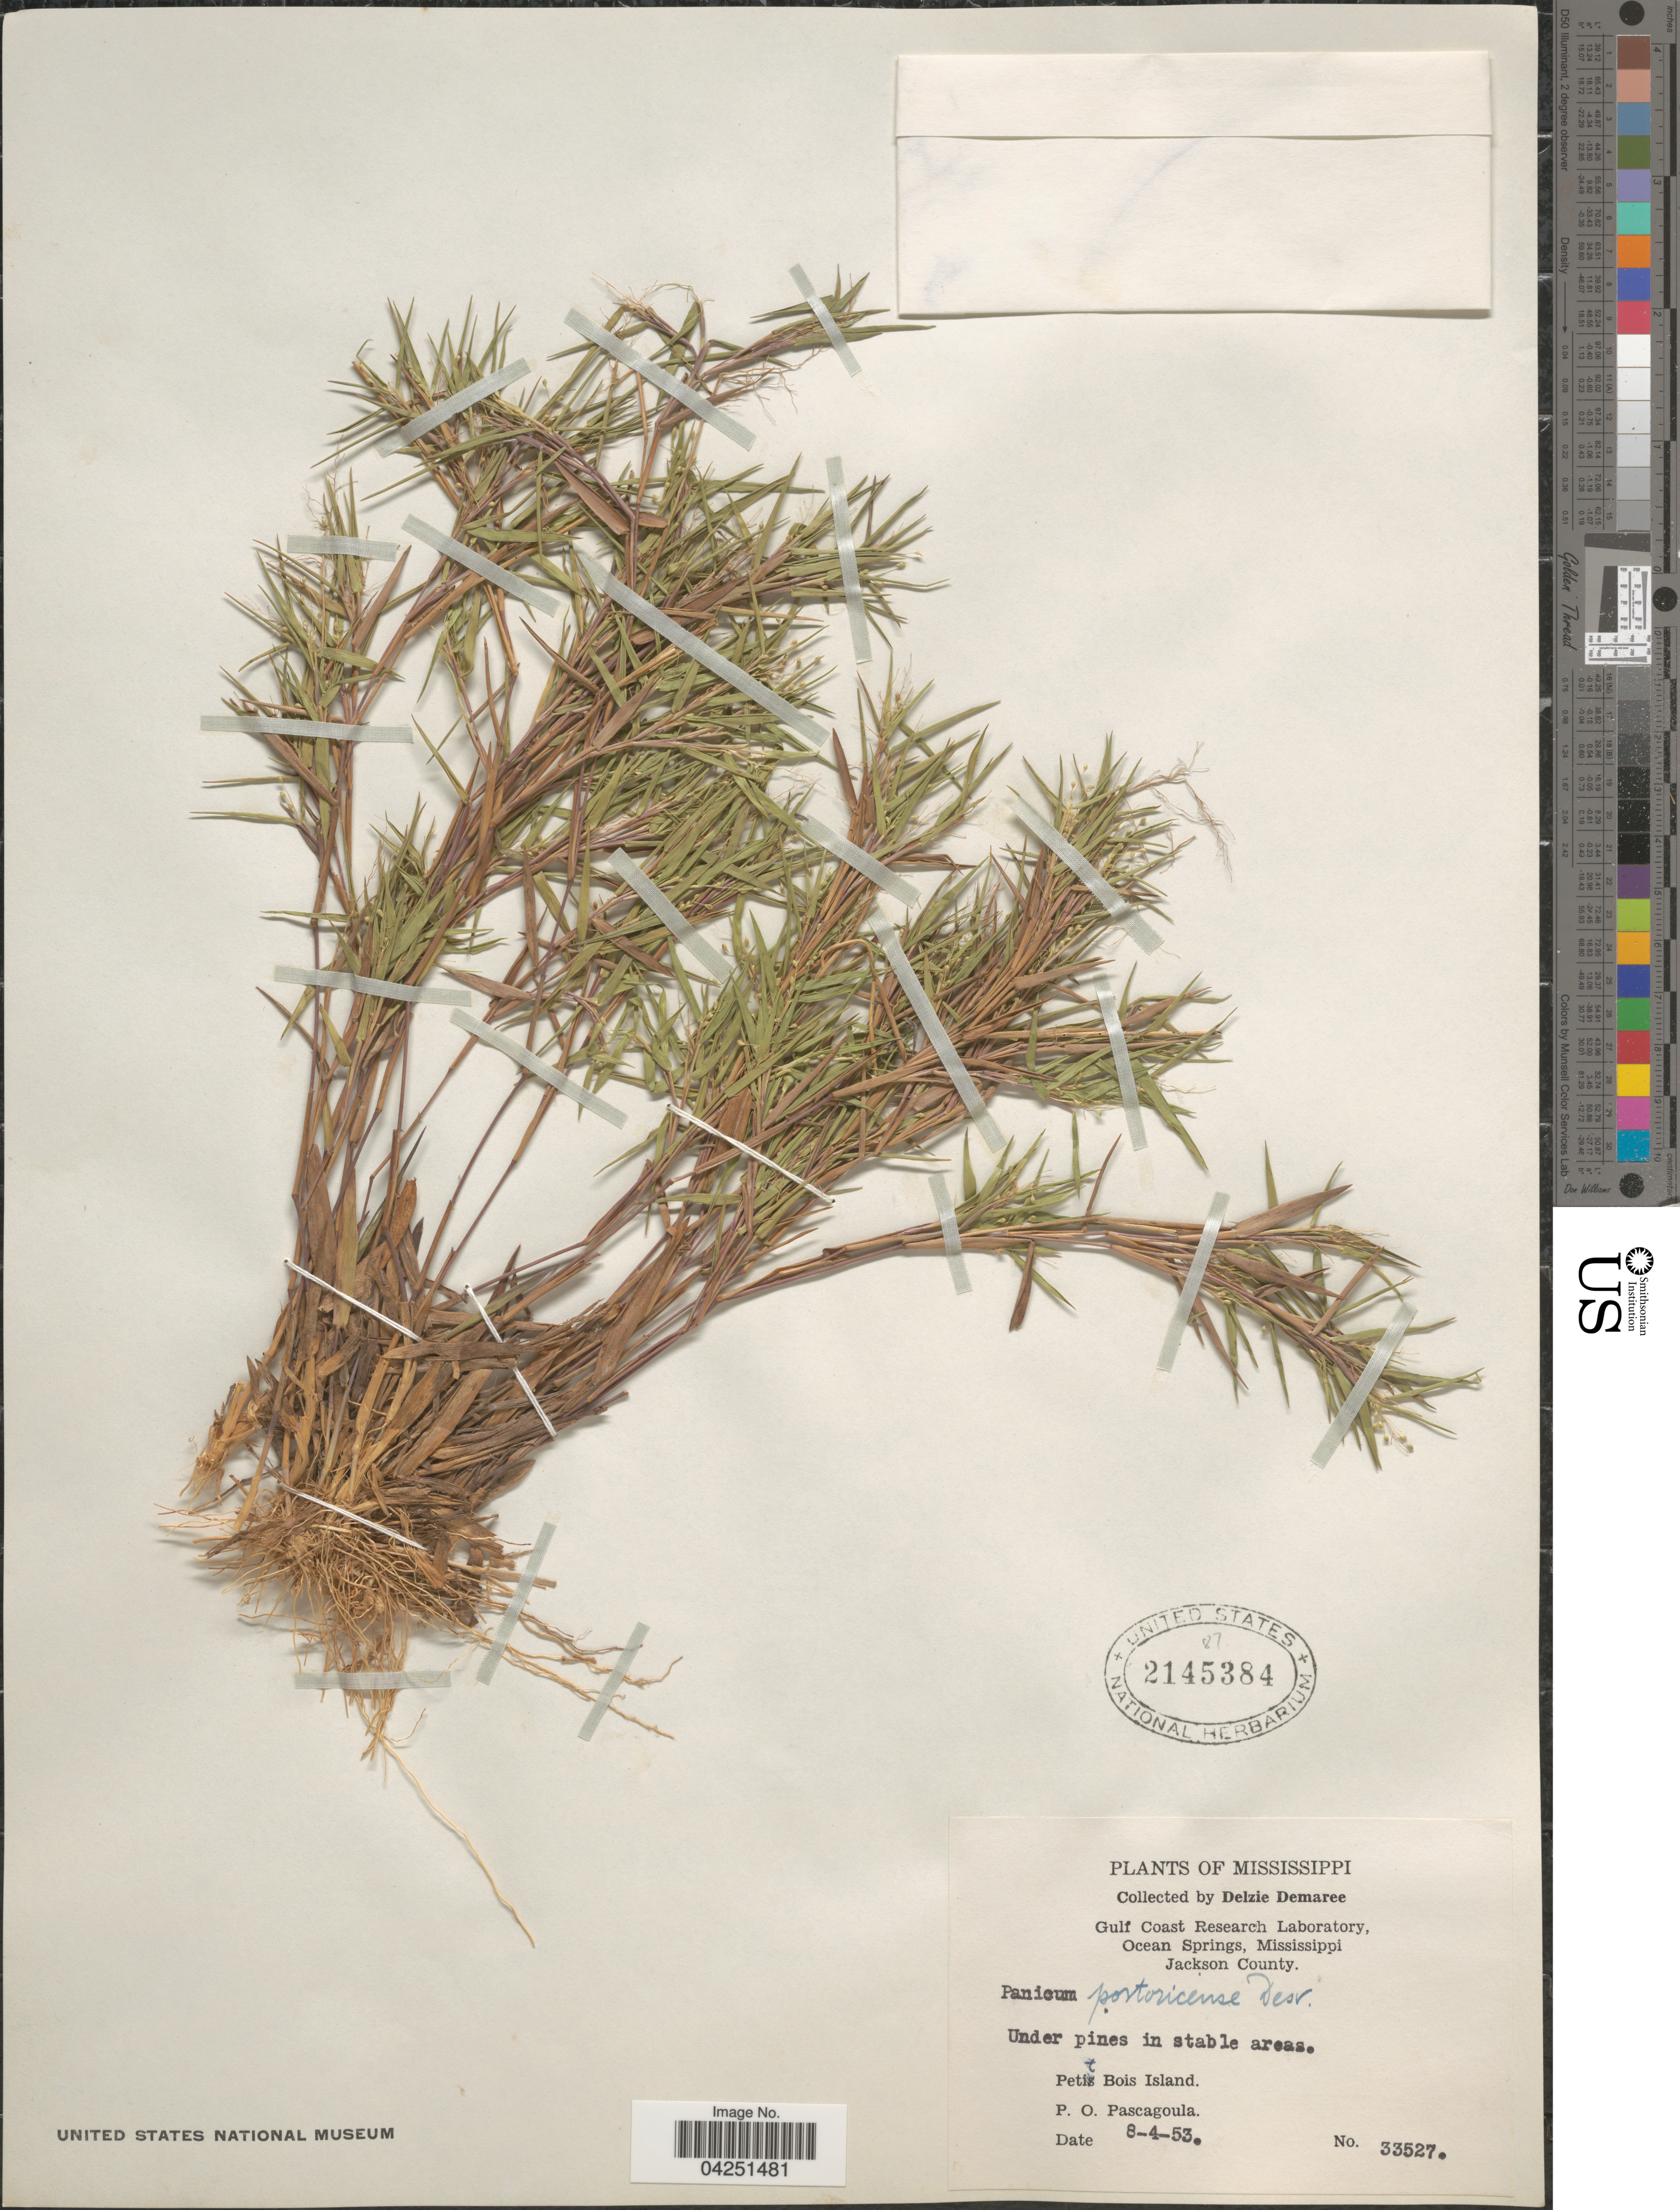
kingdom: Plantae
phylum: Tracheophyta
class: Liliopsida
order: Poales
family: Poaceae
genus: Dichanthelium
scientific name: Dichanthelium acuminatum var. acuminatum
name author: (Sw.) Gould & C.A. Clark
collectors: D. Demaree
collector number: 33527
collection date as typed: Transcribed d/m/y: 4/8/53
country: United States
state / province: Mississippi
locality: Ocean Springs, Jackson County. Petit Bois Island. P.O. Pascagoula.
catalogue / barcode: US 2145384